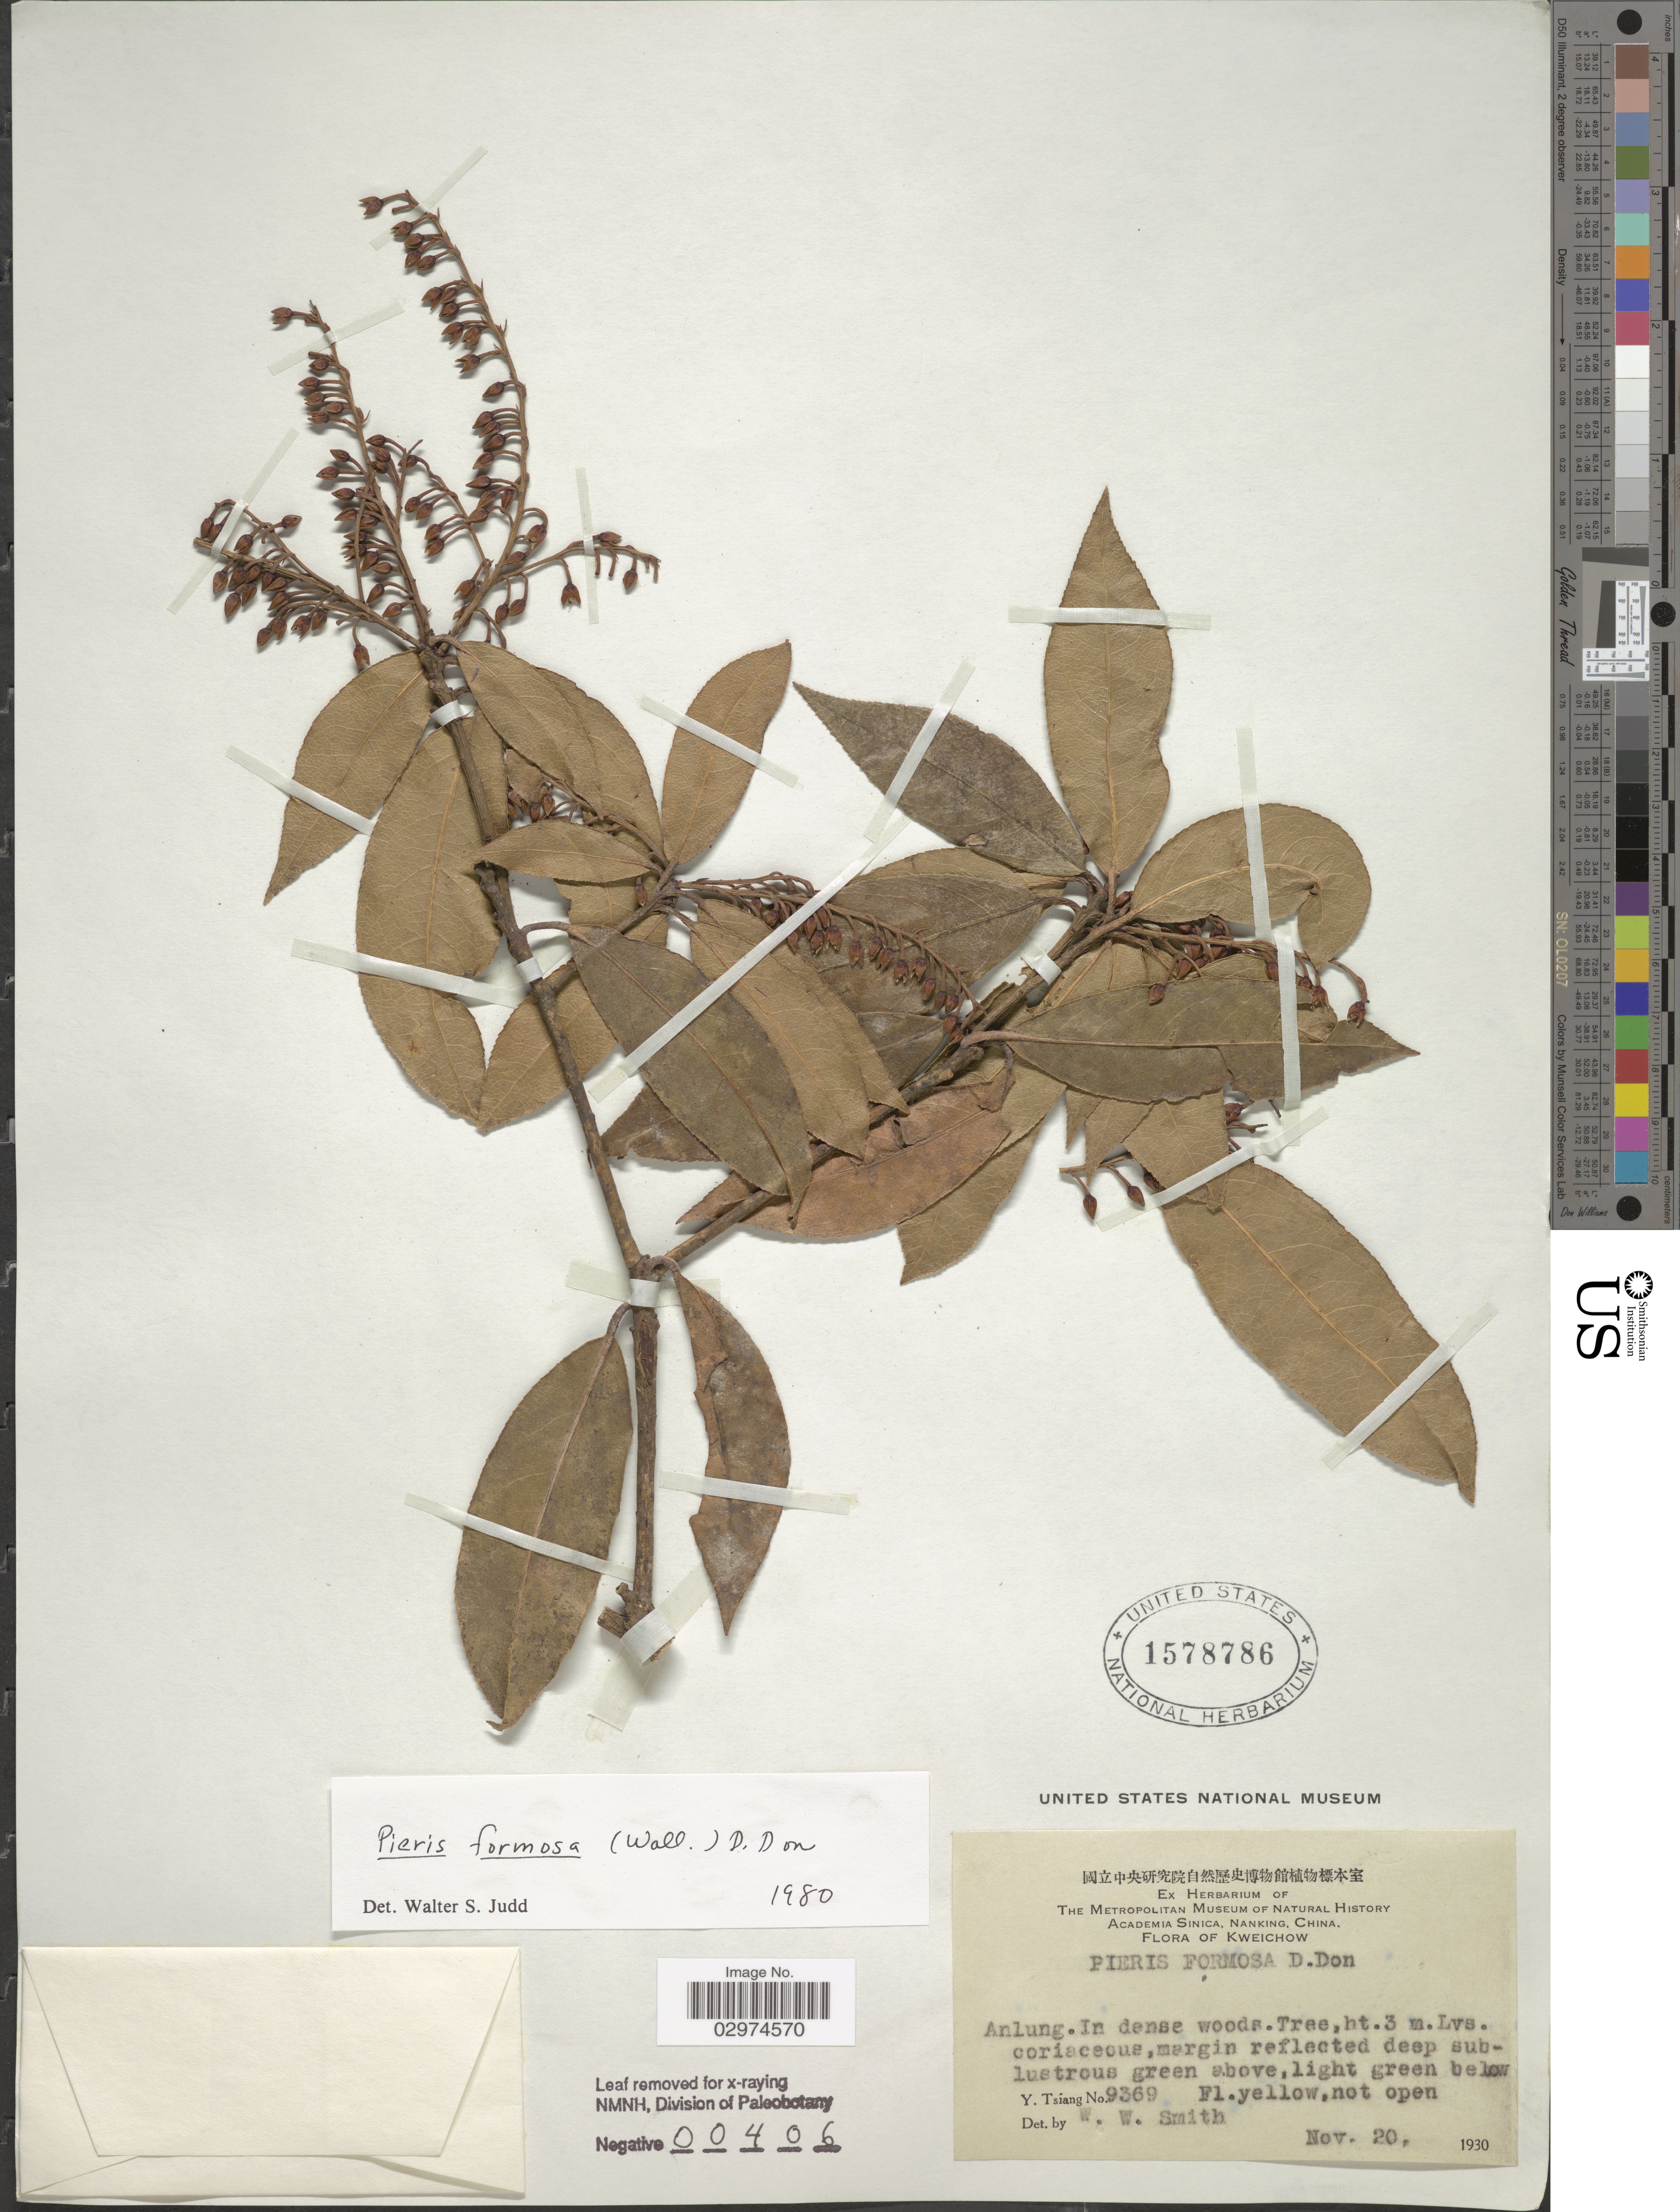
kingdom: Plantae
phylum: Tracheophyta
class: Magnoliopsida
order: Ericales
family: Ericaceae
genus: Pieris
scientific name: Pieris formosa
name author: (Wall.) D. Don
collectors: Y. Tsiang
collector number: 9369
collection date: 1930-11-20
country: China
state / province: Guizhou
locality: Kweichow.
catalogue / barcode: US 1578786